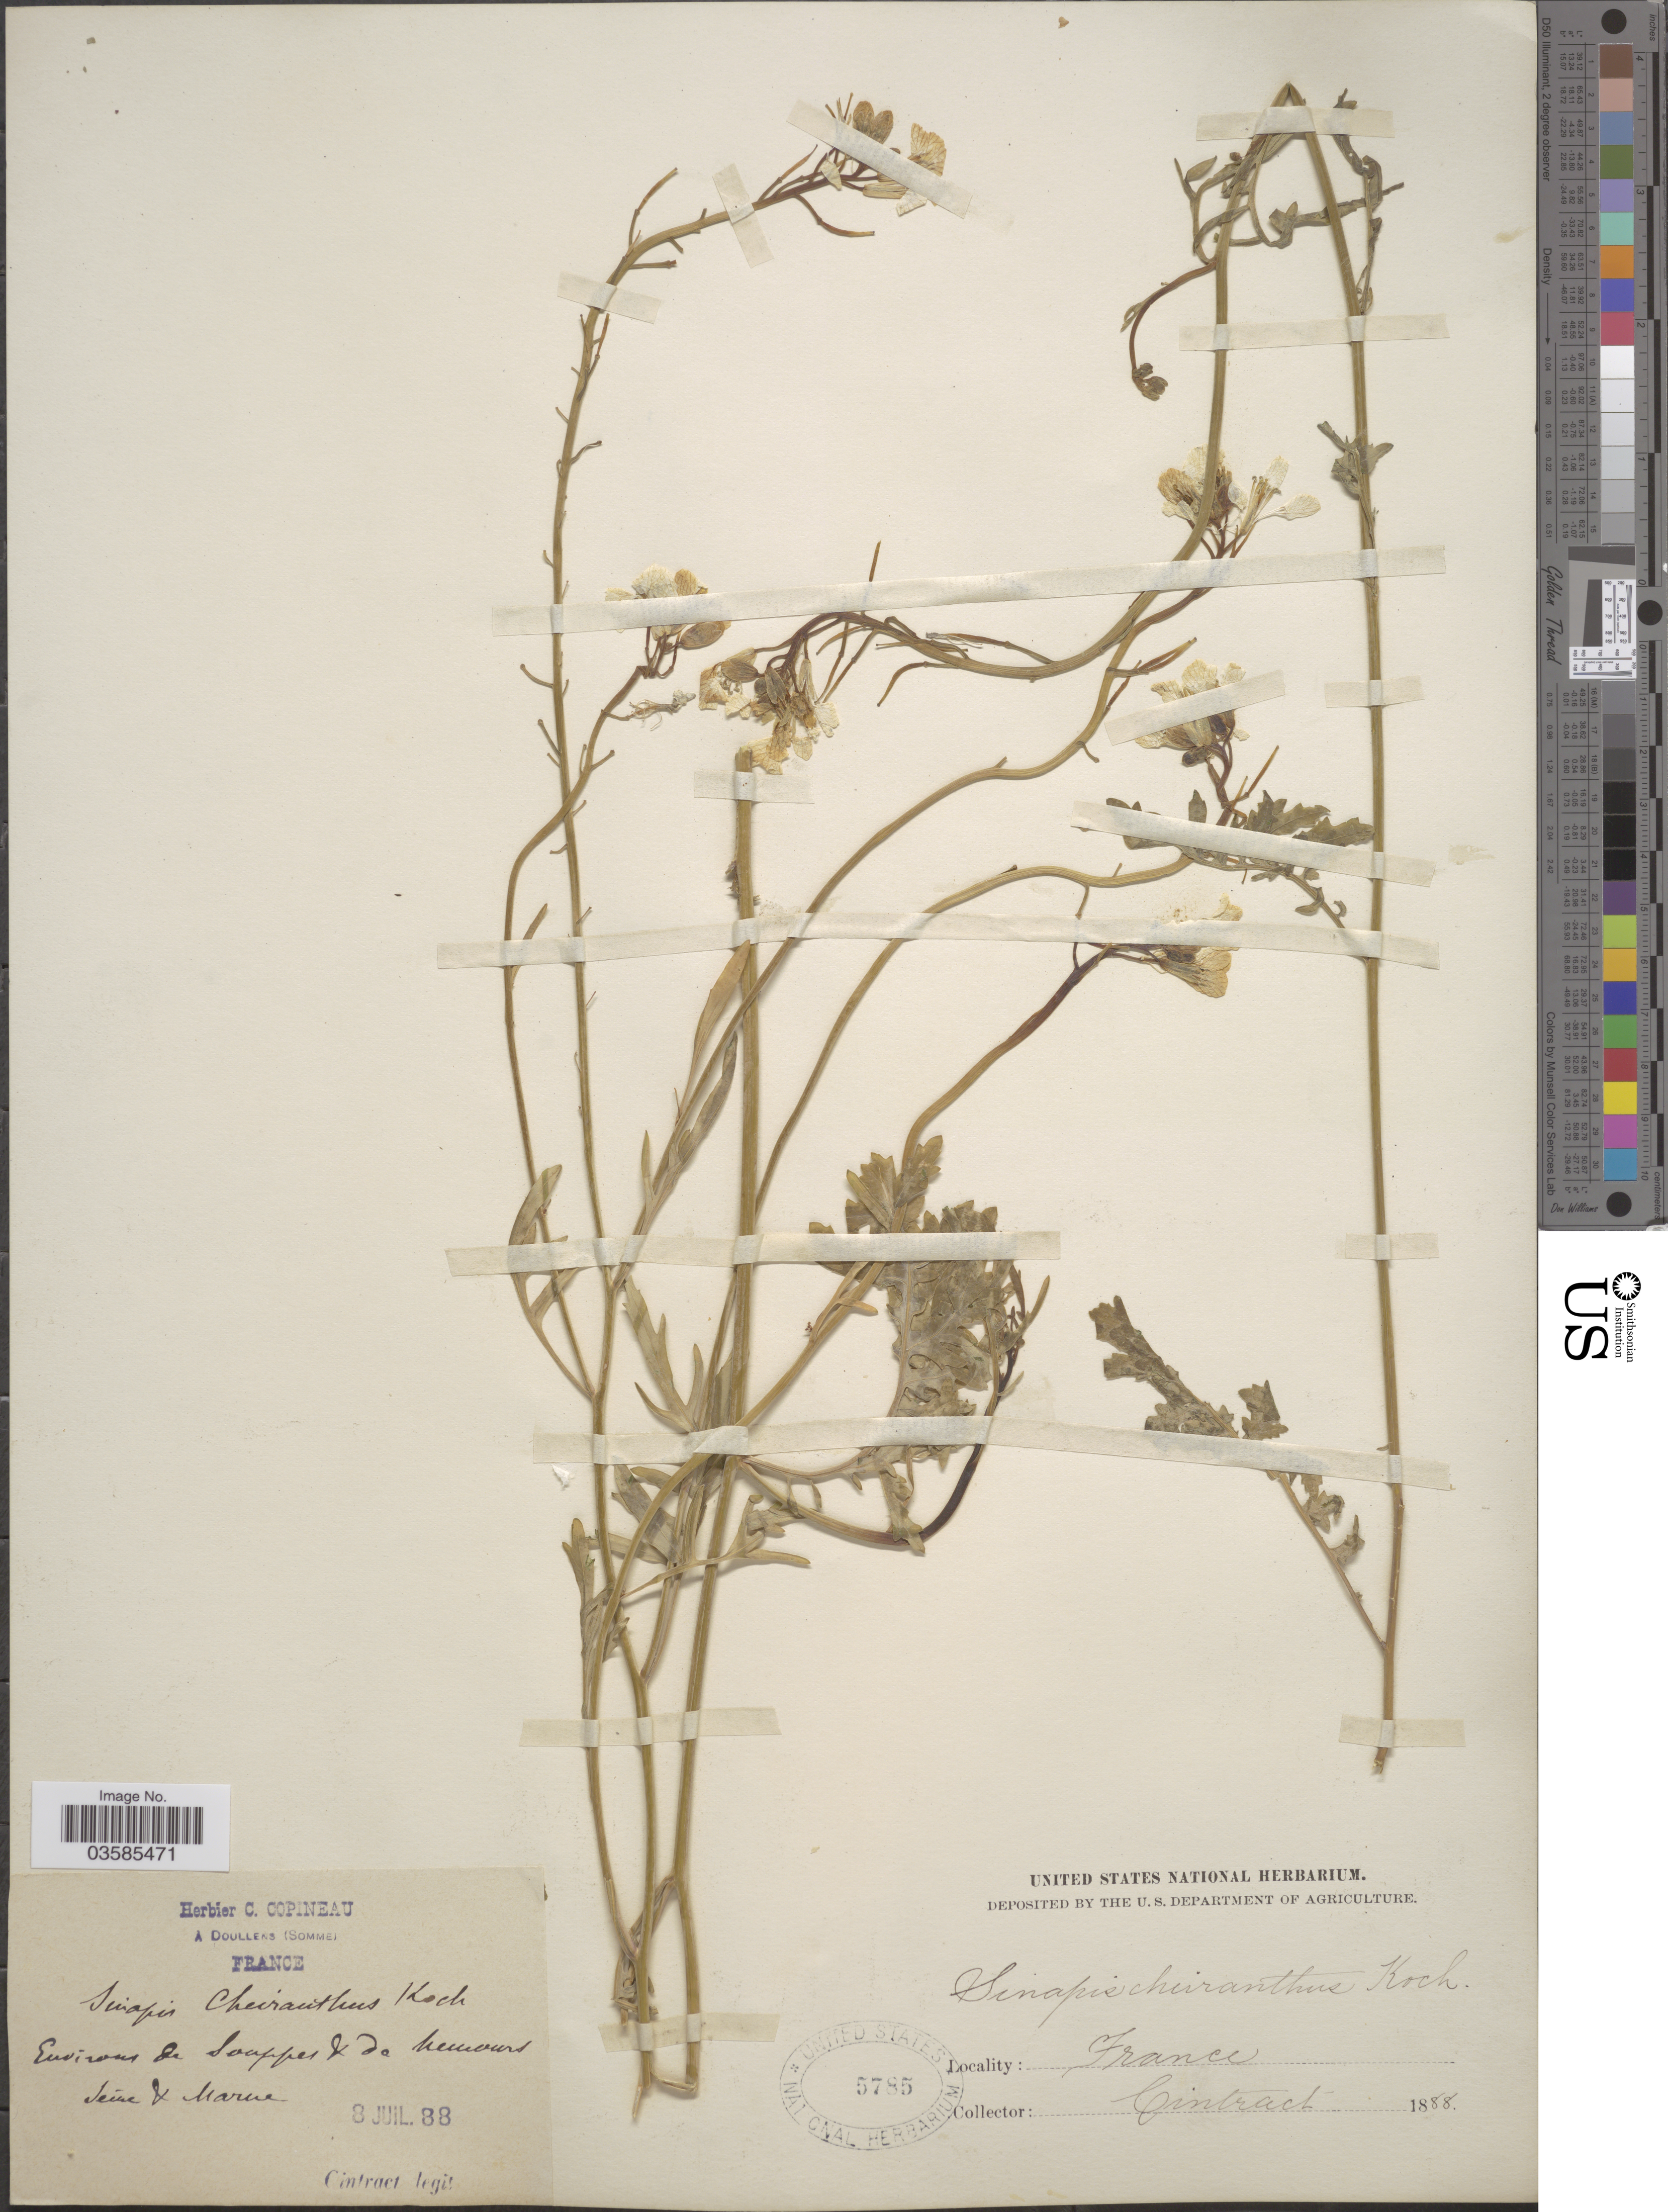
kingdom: Plantae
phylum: Tracheophyta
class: Magnoliopsida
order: Brassicales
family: Brassicaceae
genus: Brassica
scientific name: Brassica cheiranthos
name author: Vill.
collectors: Cintract, --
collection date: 1888-07-08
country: France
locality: Environs de Souppes & de Nemours, Seine & Marne.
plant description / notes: Corrected "hencours" to "Nemours."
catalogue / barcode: US 5785